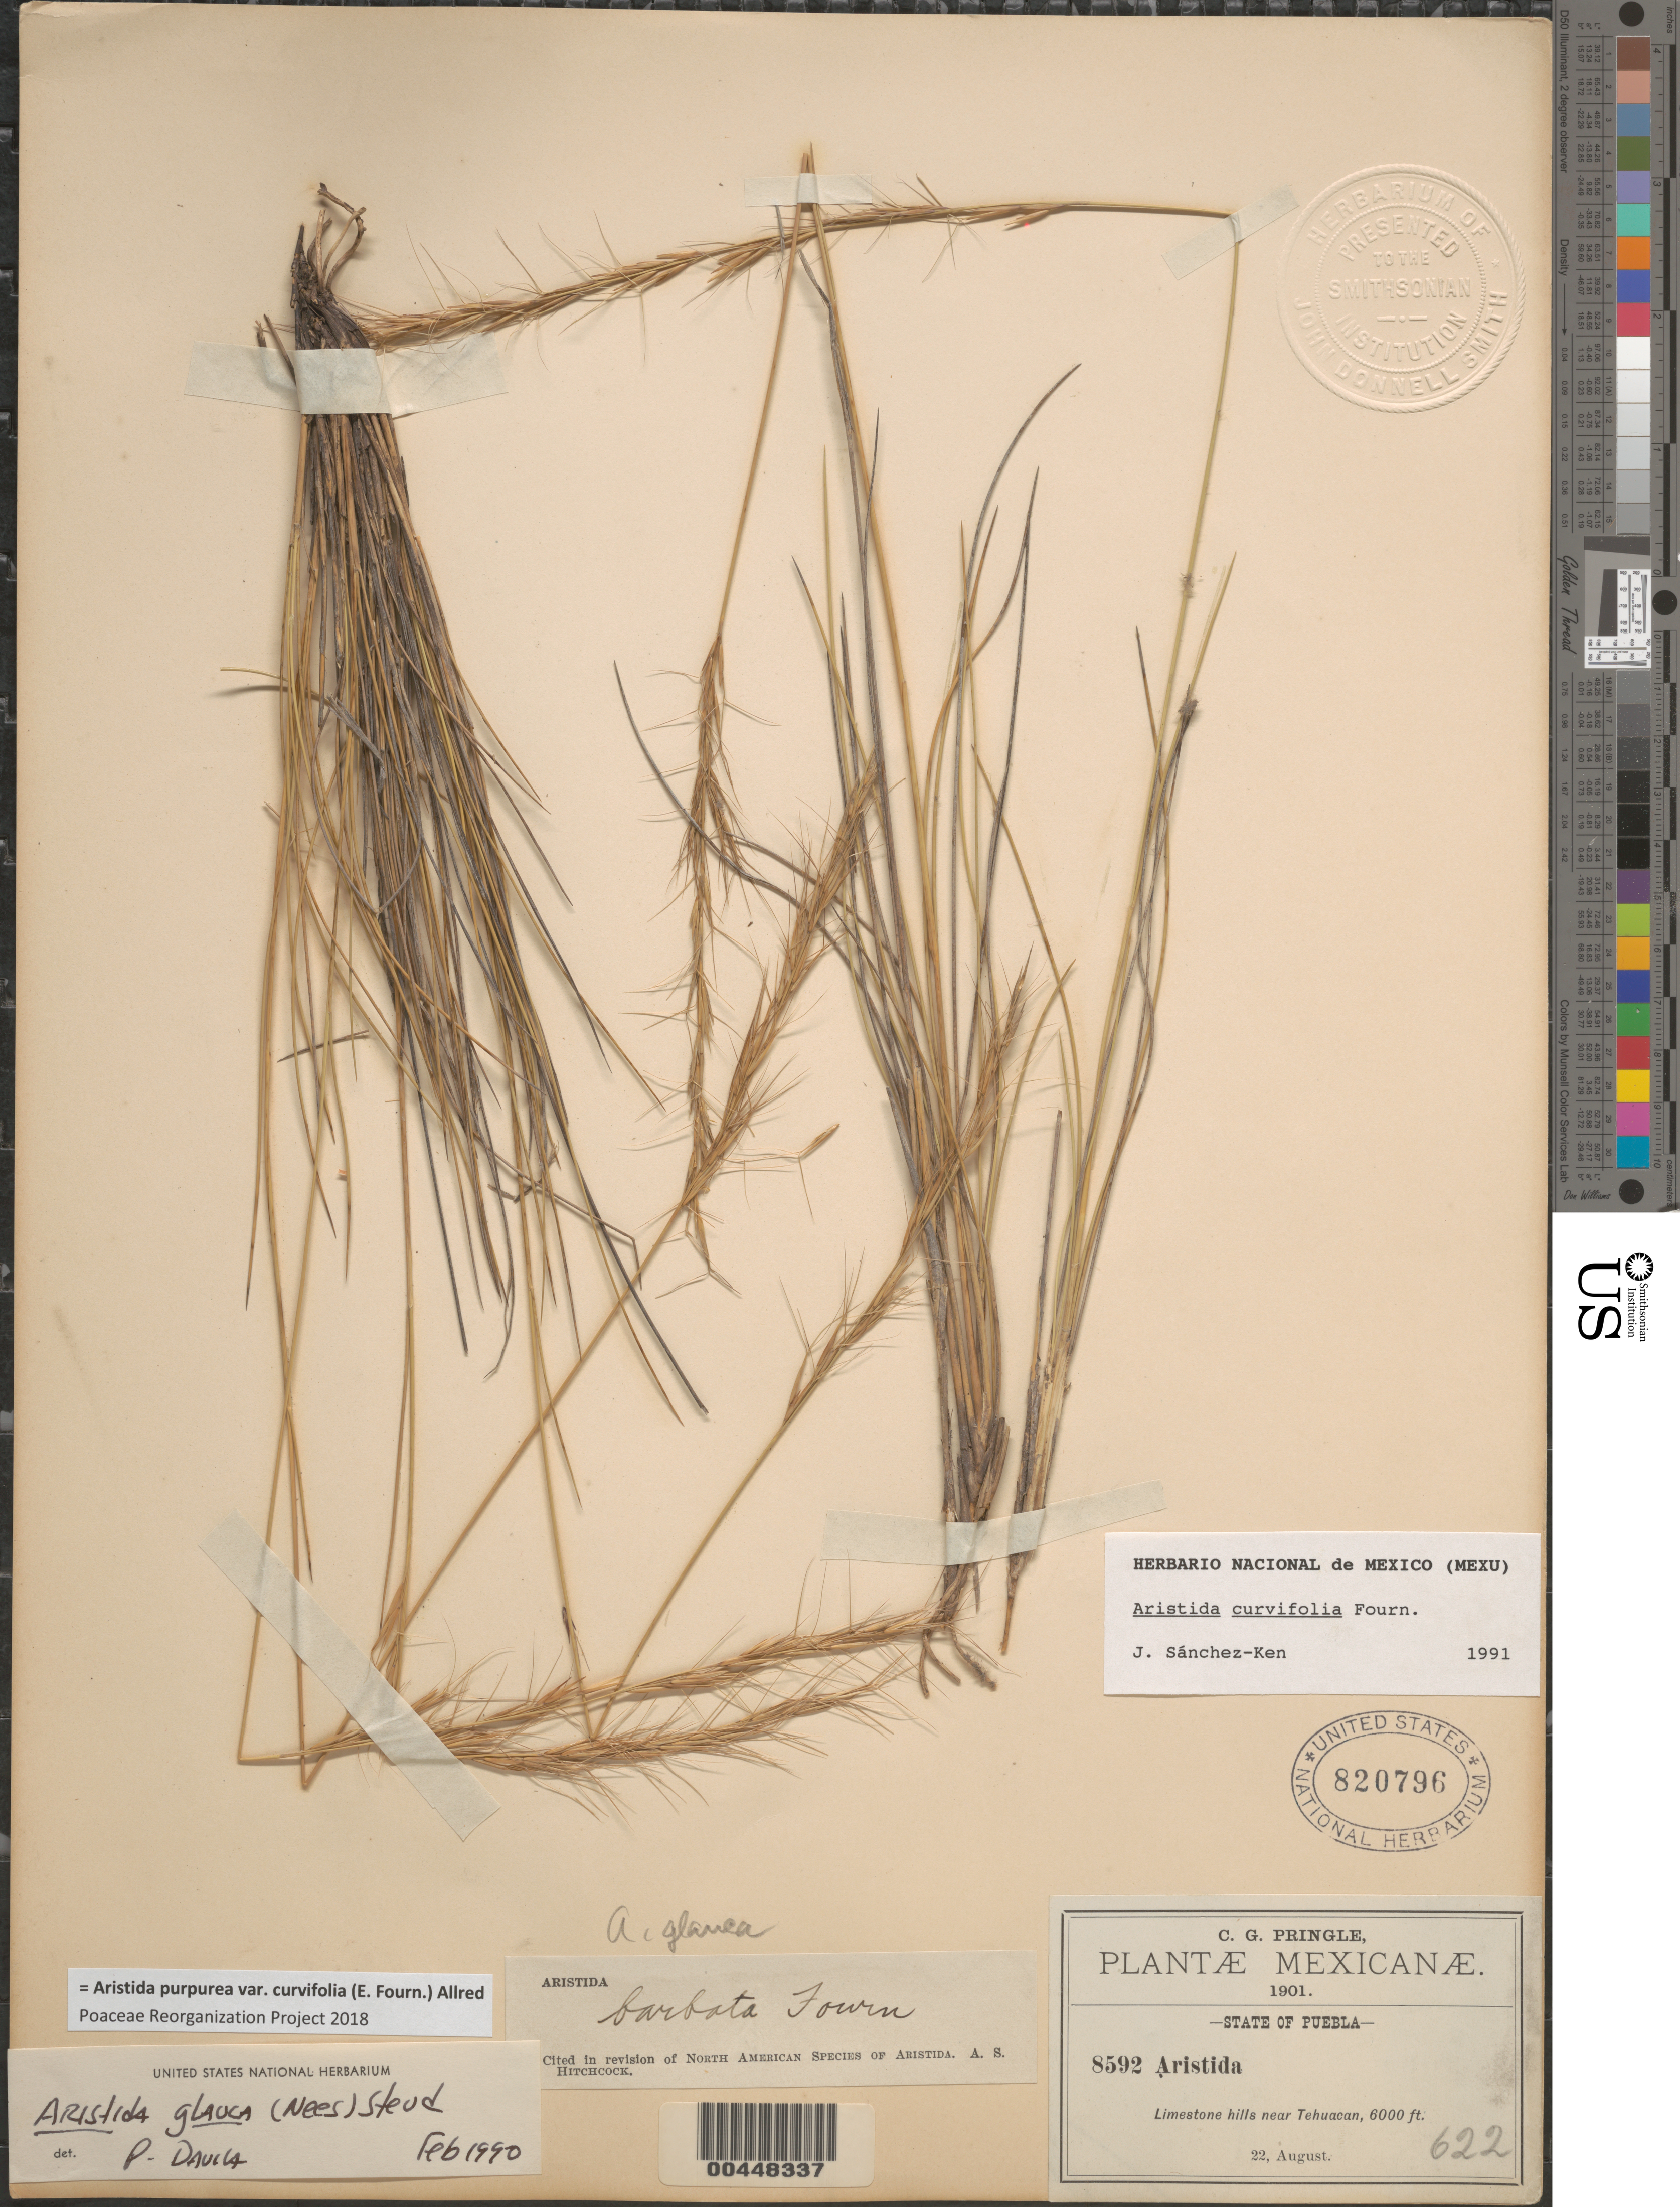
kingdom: Plantae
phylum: Tracheophyta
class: Liliopsida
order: Poales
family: Poaceae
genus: Aristida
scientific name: Aristida purpurea var. curvifolia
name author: (E. Fourn.) Allred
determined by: Poaceae Reorganization Project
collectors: C. G. Pringle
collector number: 8592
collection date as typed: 22 Aug 1901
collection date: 1901-08-22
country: Mexico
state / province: Puebla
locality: Limestone hills near Tehuacan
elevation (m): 1829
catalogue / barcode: US 820796